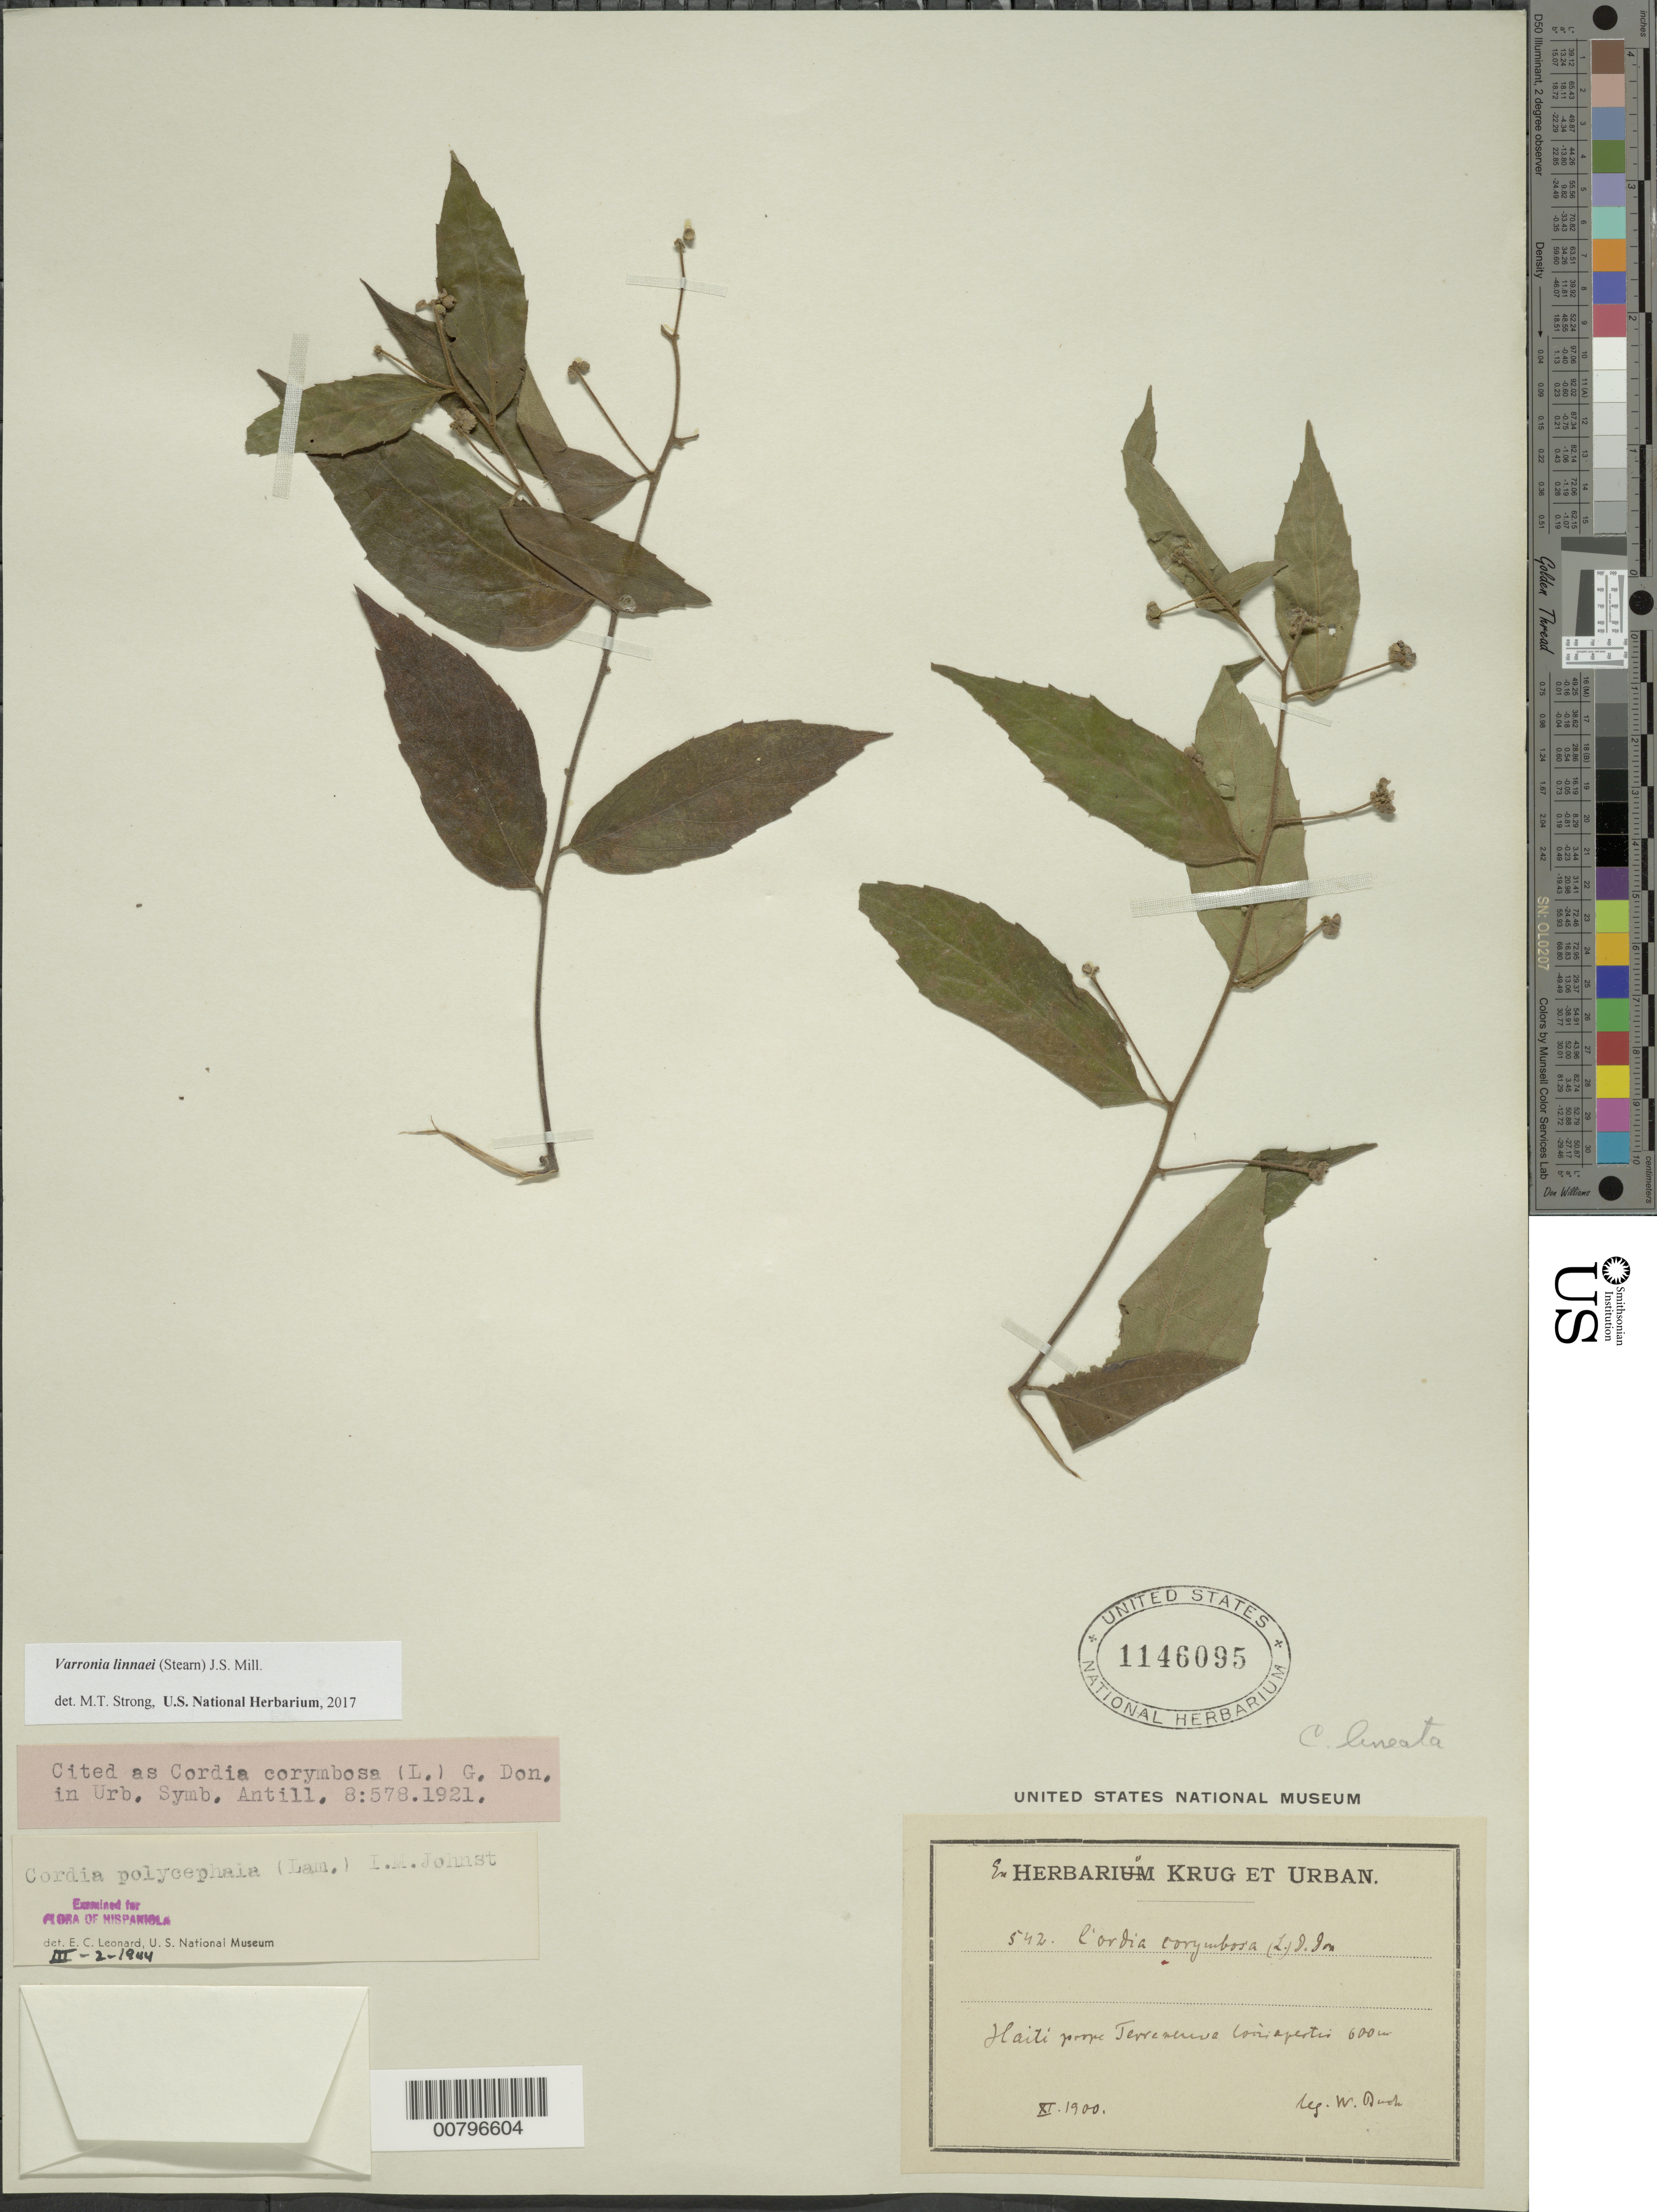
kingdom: Plantae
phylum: Tracheophyta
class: Magnoliopsida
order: Boraginales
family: Cordiaceae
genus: Varronia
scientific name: Varronia linnaei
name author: (Stearn) J.S. Mill.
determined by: Strong, Mark T., (BOT), Smithsonian Institution - National Museum of Natural History (UNITED STATES)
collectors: W. Buch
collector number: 542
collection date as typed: Nov 1900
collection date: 1900-11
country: Haiti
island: Hispaniola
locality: Prope Terreneuve.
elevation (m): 600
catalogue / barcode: US 1146095